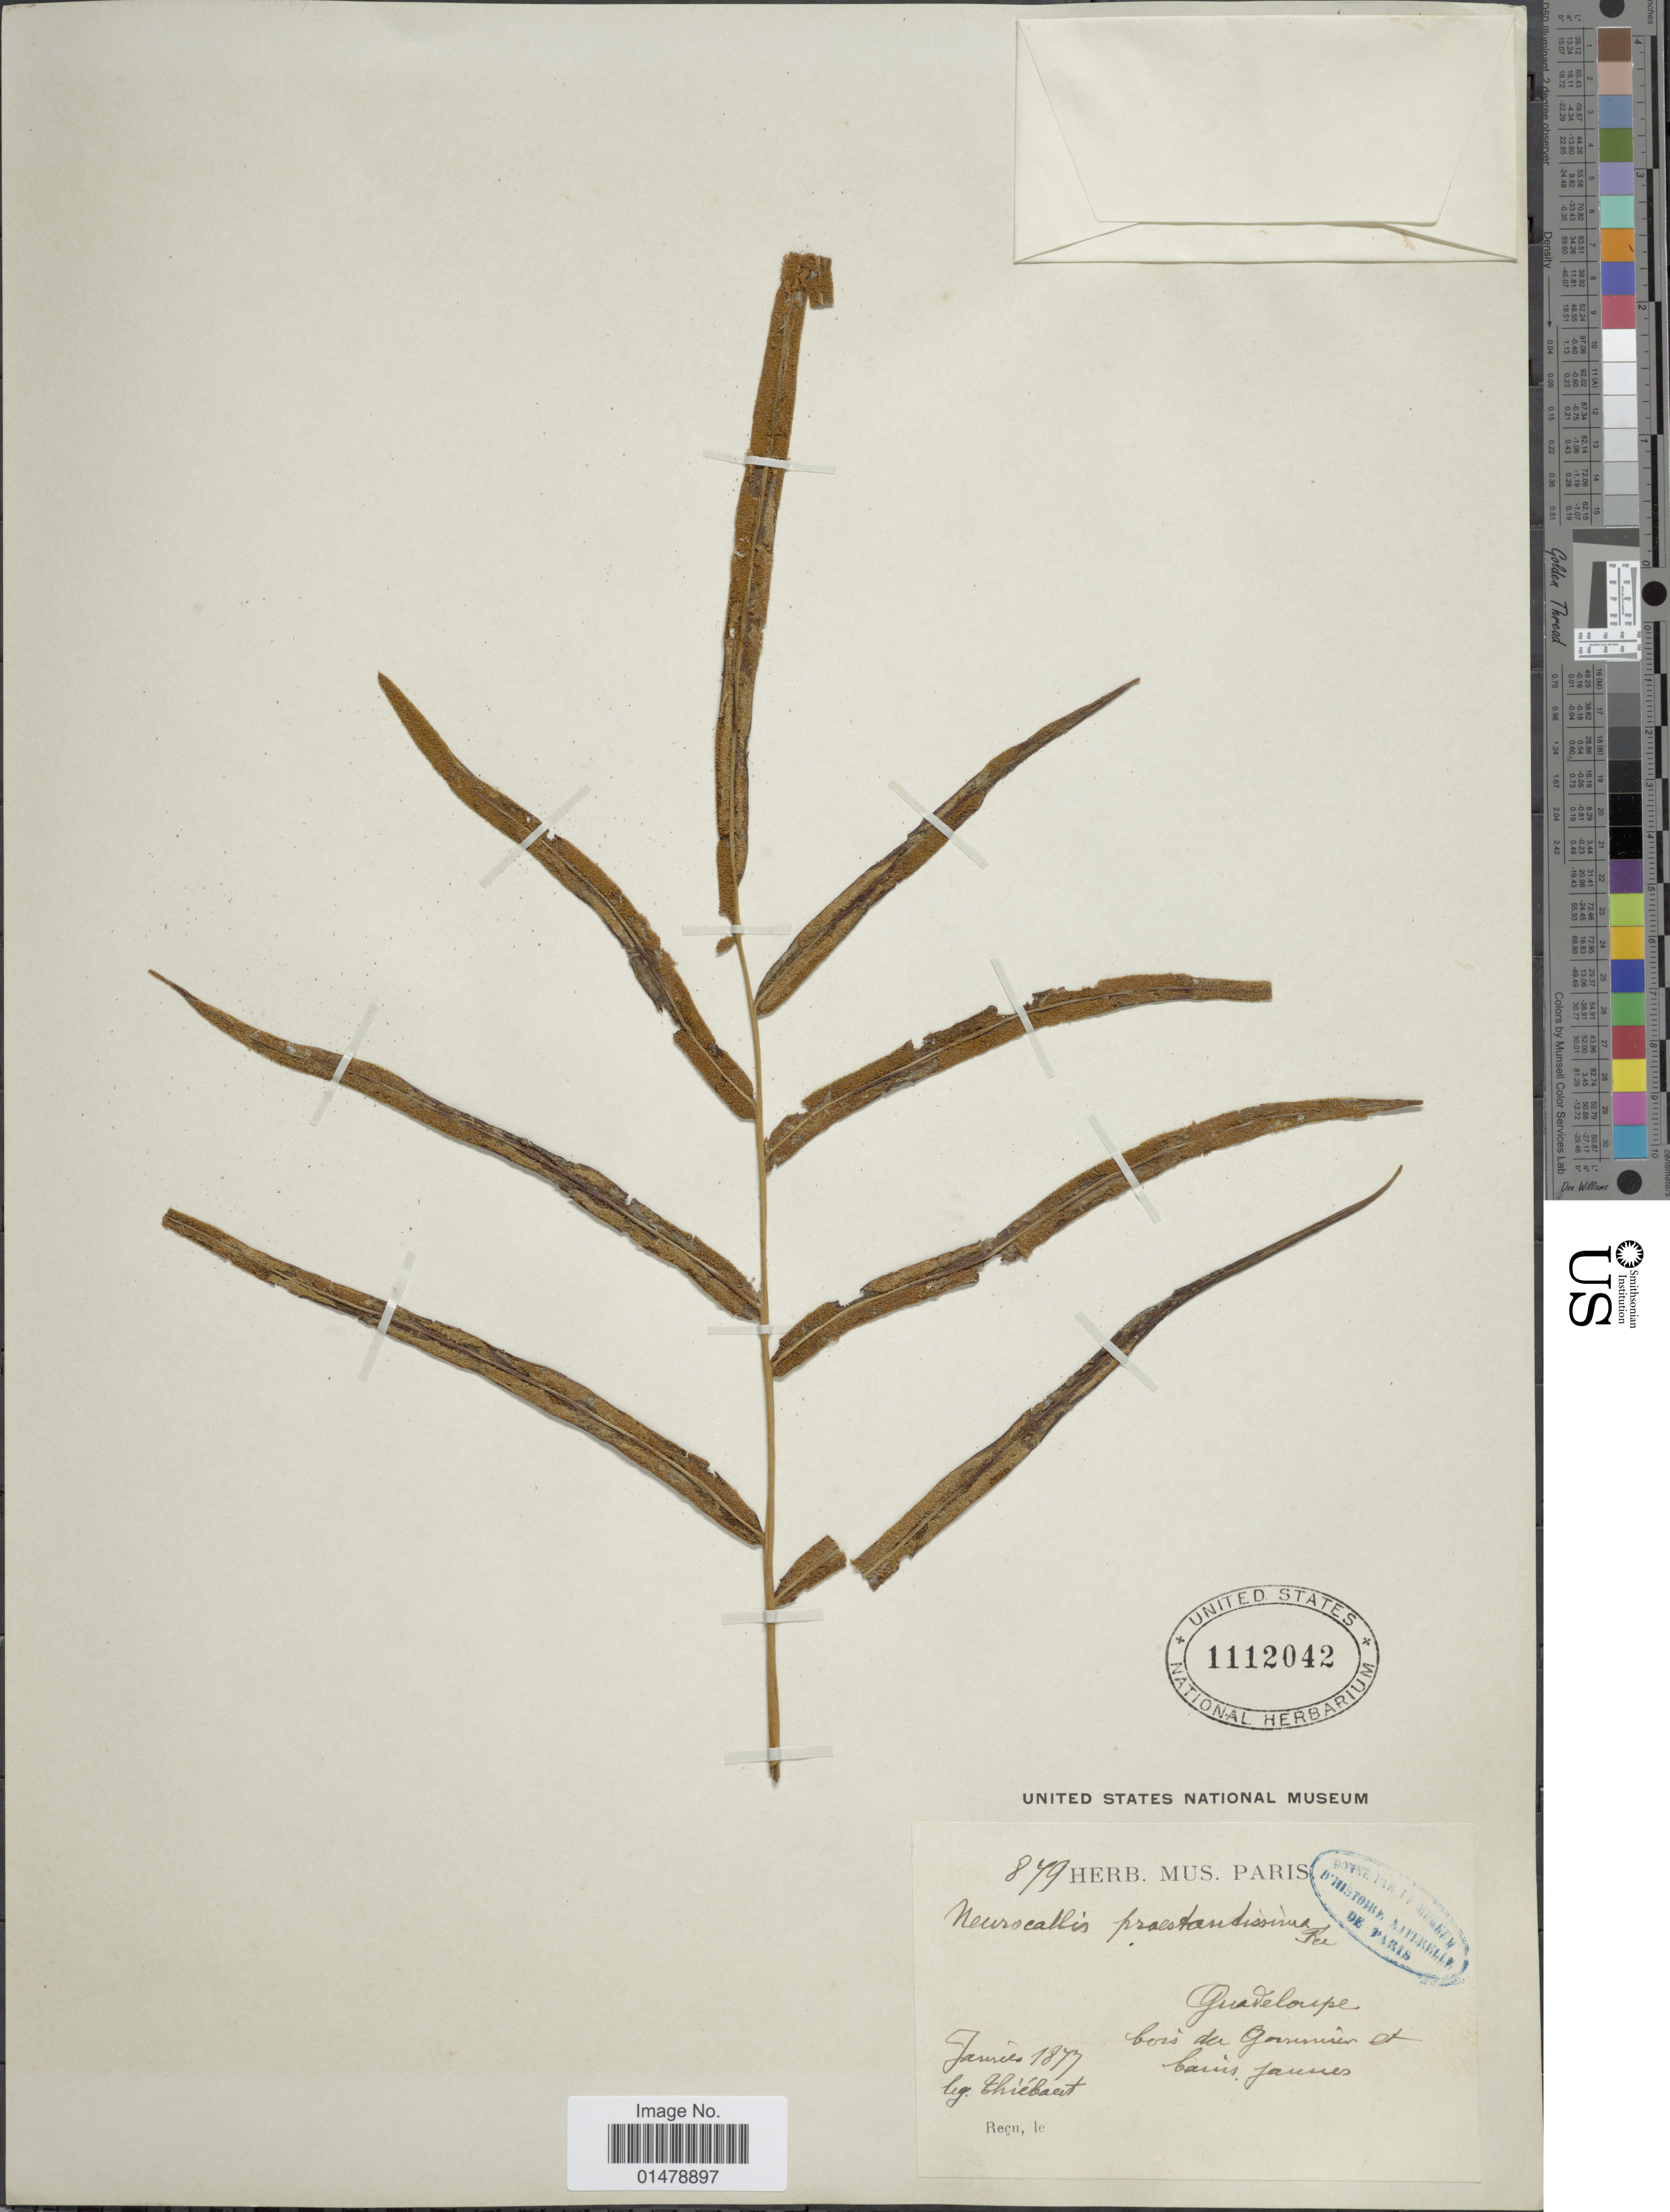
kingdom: Plantae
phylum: Tracheophyta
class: Polypodiopsida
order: Polypodiales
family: Pteridaceae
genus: Pteris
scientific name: Pteris praestantissima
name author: (Bory ex Fée) Christenh.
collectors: -. Thiebaut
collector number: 879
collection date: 1877-01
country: Guadeloupe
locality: Bois du Gouvenier et bauis jannes.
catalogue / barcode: US 1112042